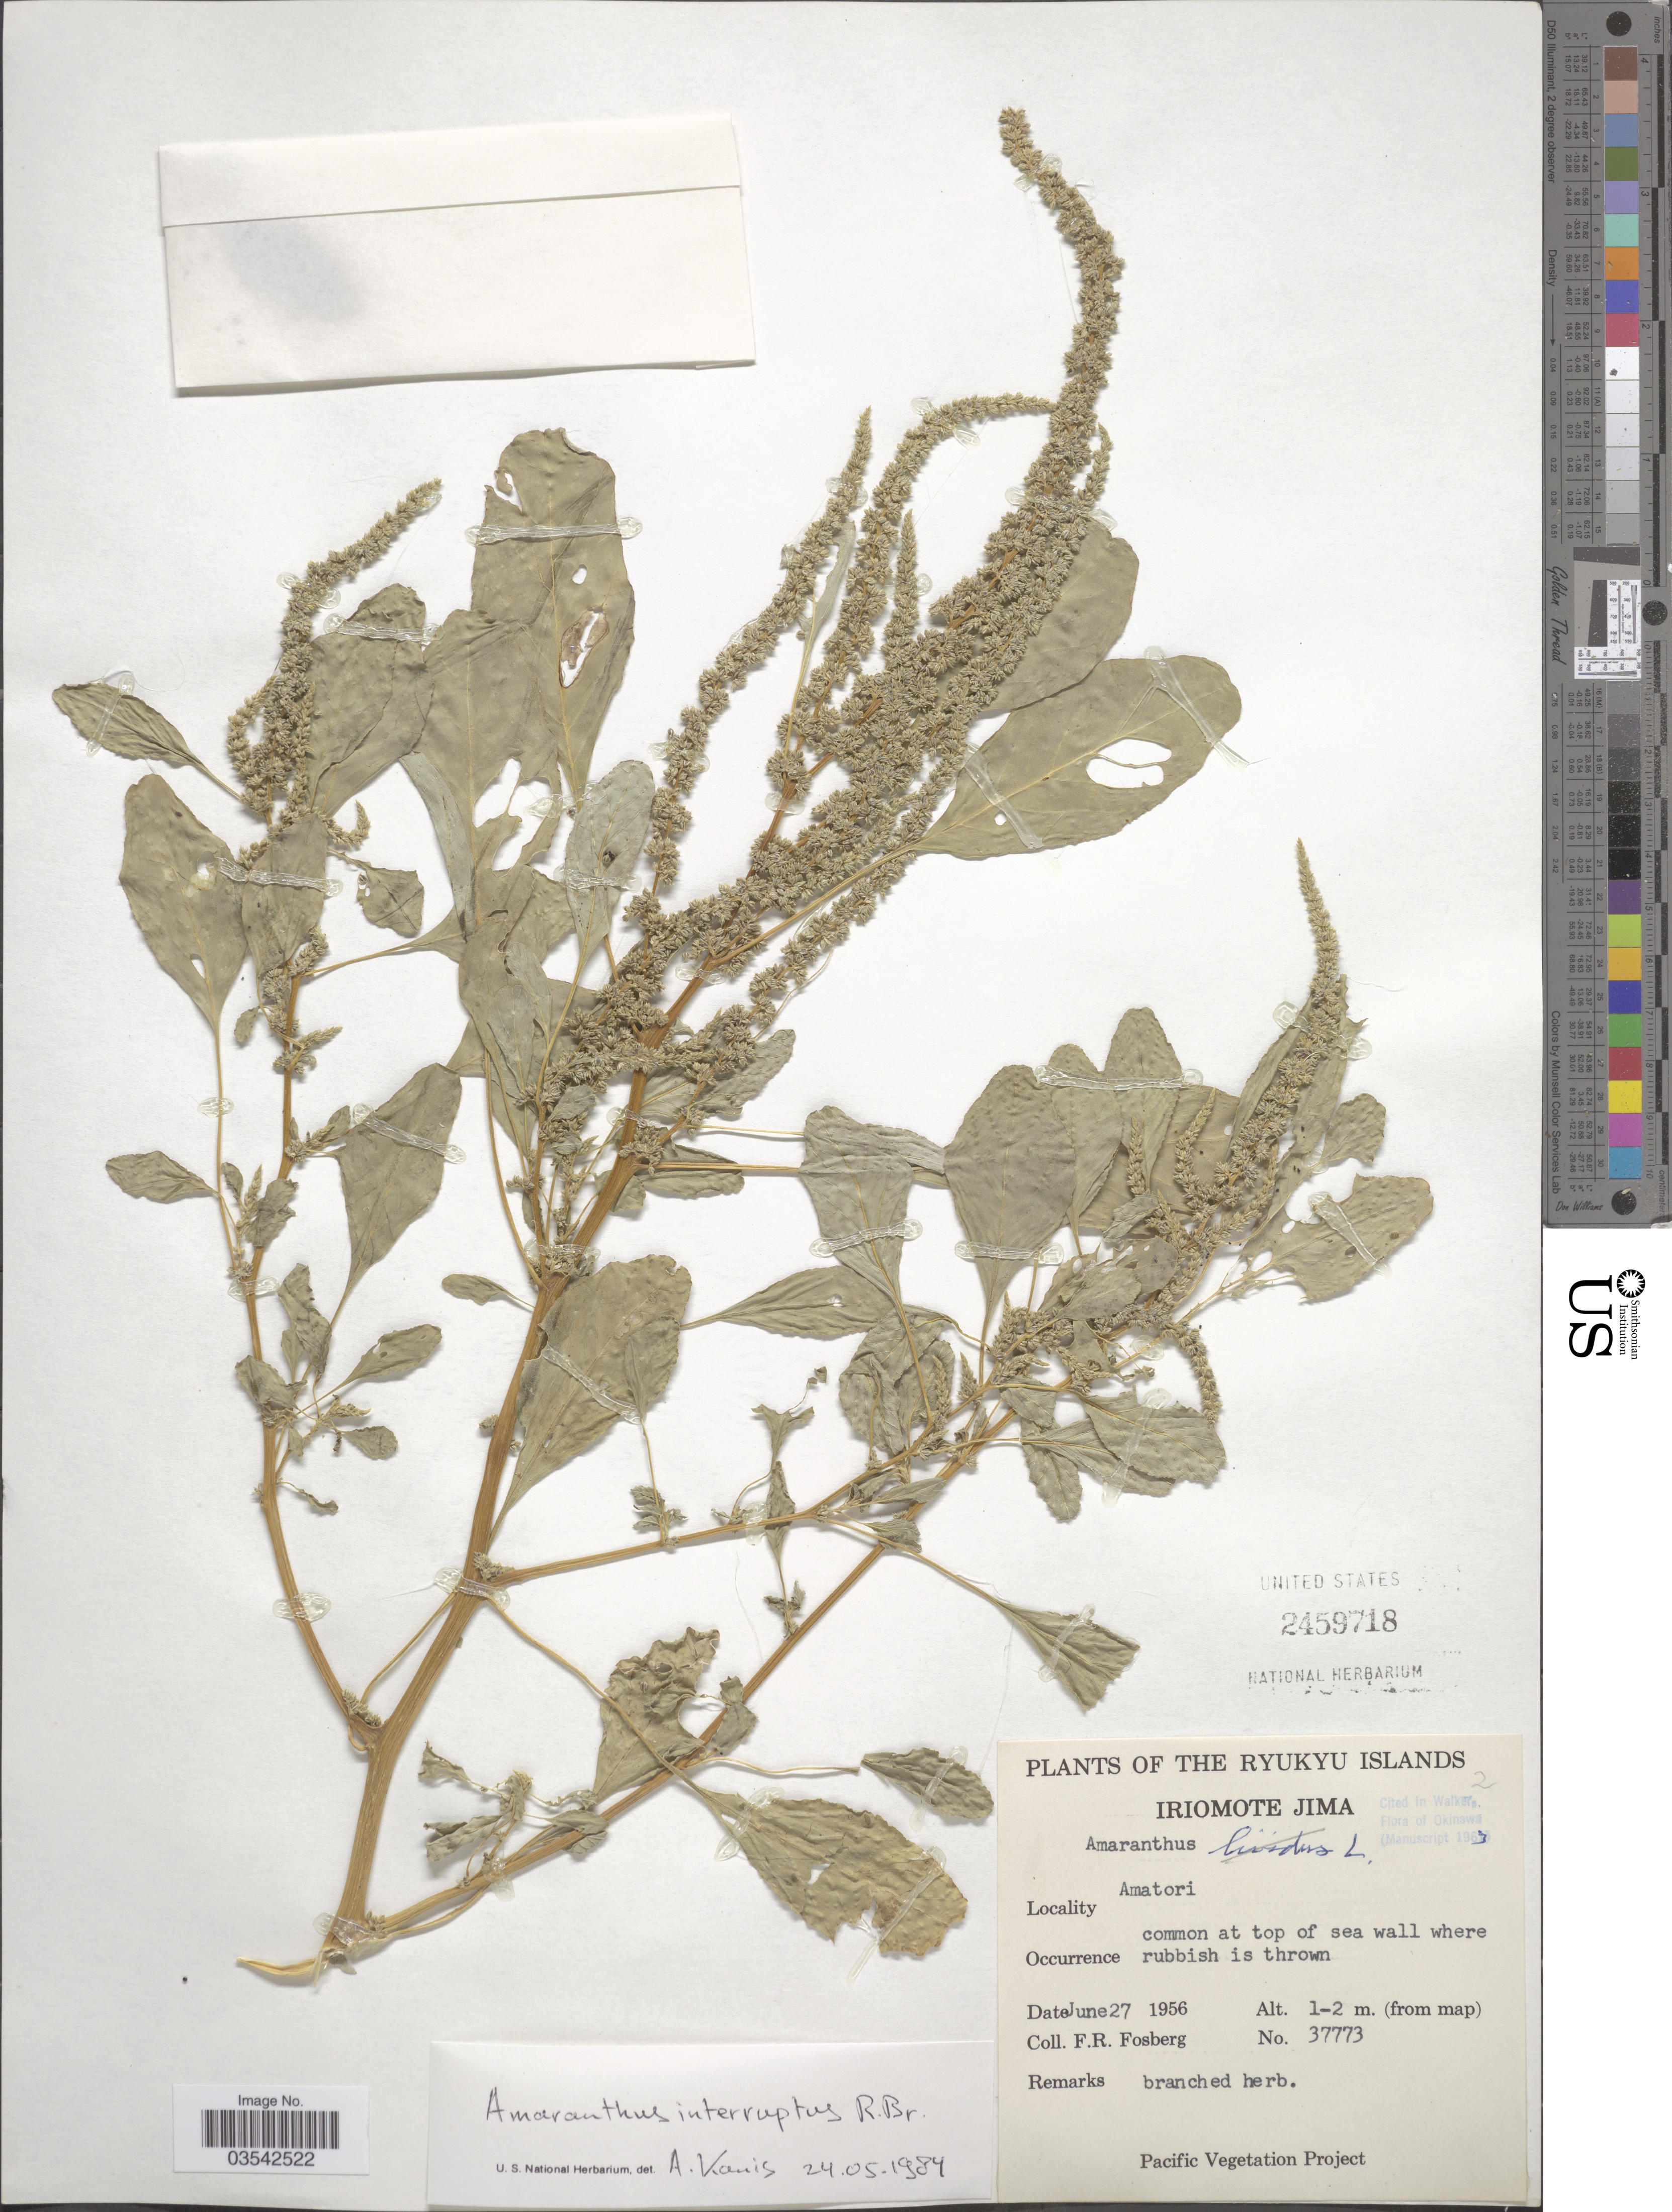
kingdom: Plantae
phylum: Tracheophyta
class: Magnoliopsida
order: Caryophyllales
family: Amaranthaceae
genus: Amaranthus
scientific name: Amaranthus interruptus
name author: R. Br.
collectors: F. R. Fosberg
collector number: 37773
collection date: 1956-06-27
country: Japan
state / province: Okinawa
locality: Ryukyu Islands. Iriomote Jima. Amatori.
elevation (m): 1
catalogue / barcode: US 2459718